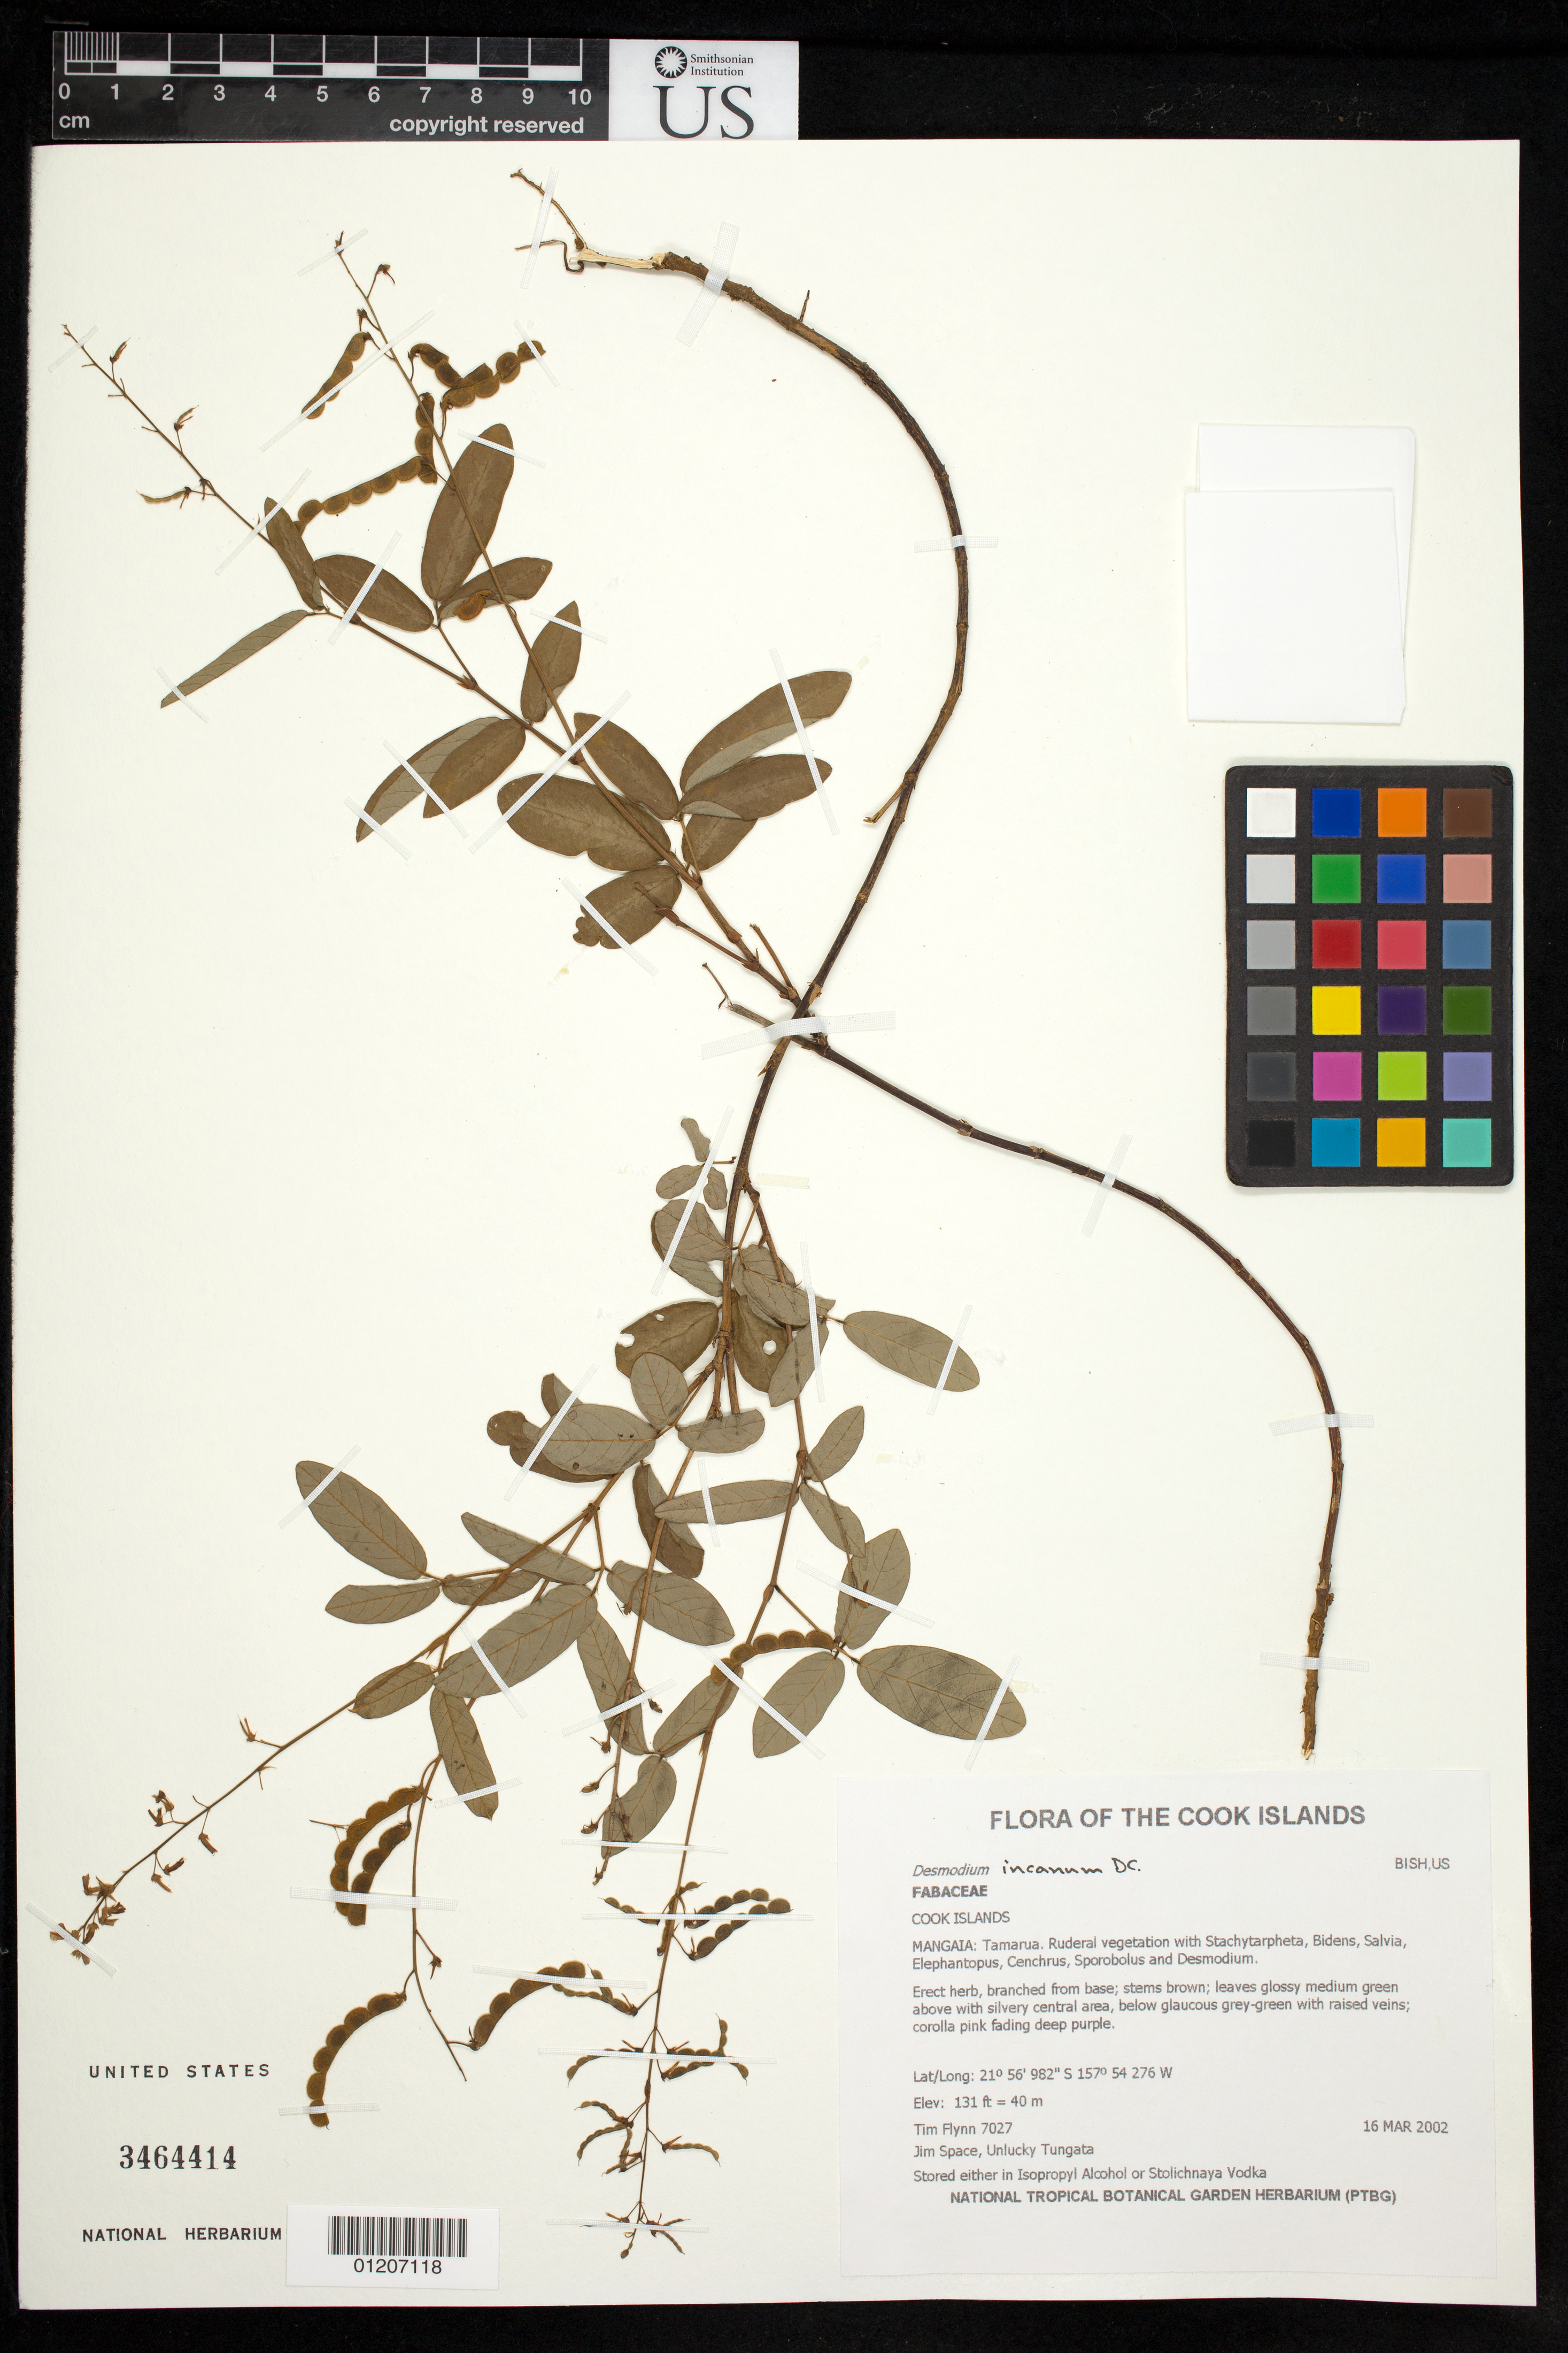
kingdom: Plantae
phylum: Tracheophyta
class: Magnoliopsida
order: Fabales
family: Fabaceae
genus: Desmodium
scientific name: Desmodium incanum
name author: (Sw.) DC.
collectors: T. W. Flynn, J. Space & U. Tungata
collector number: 7027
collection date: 2002-03-16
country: Cook Islands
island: Mangaia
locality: Tamarua.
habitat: Ruderal vegetation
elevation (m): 40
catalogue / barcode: US 3464414